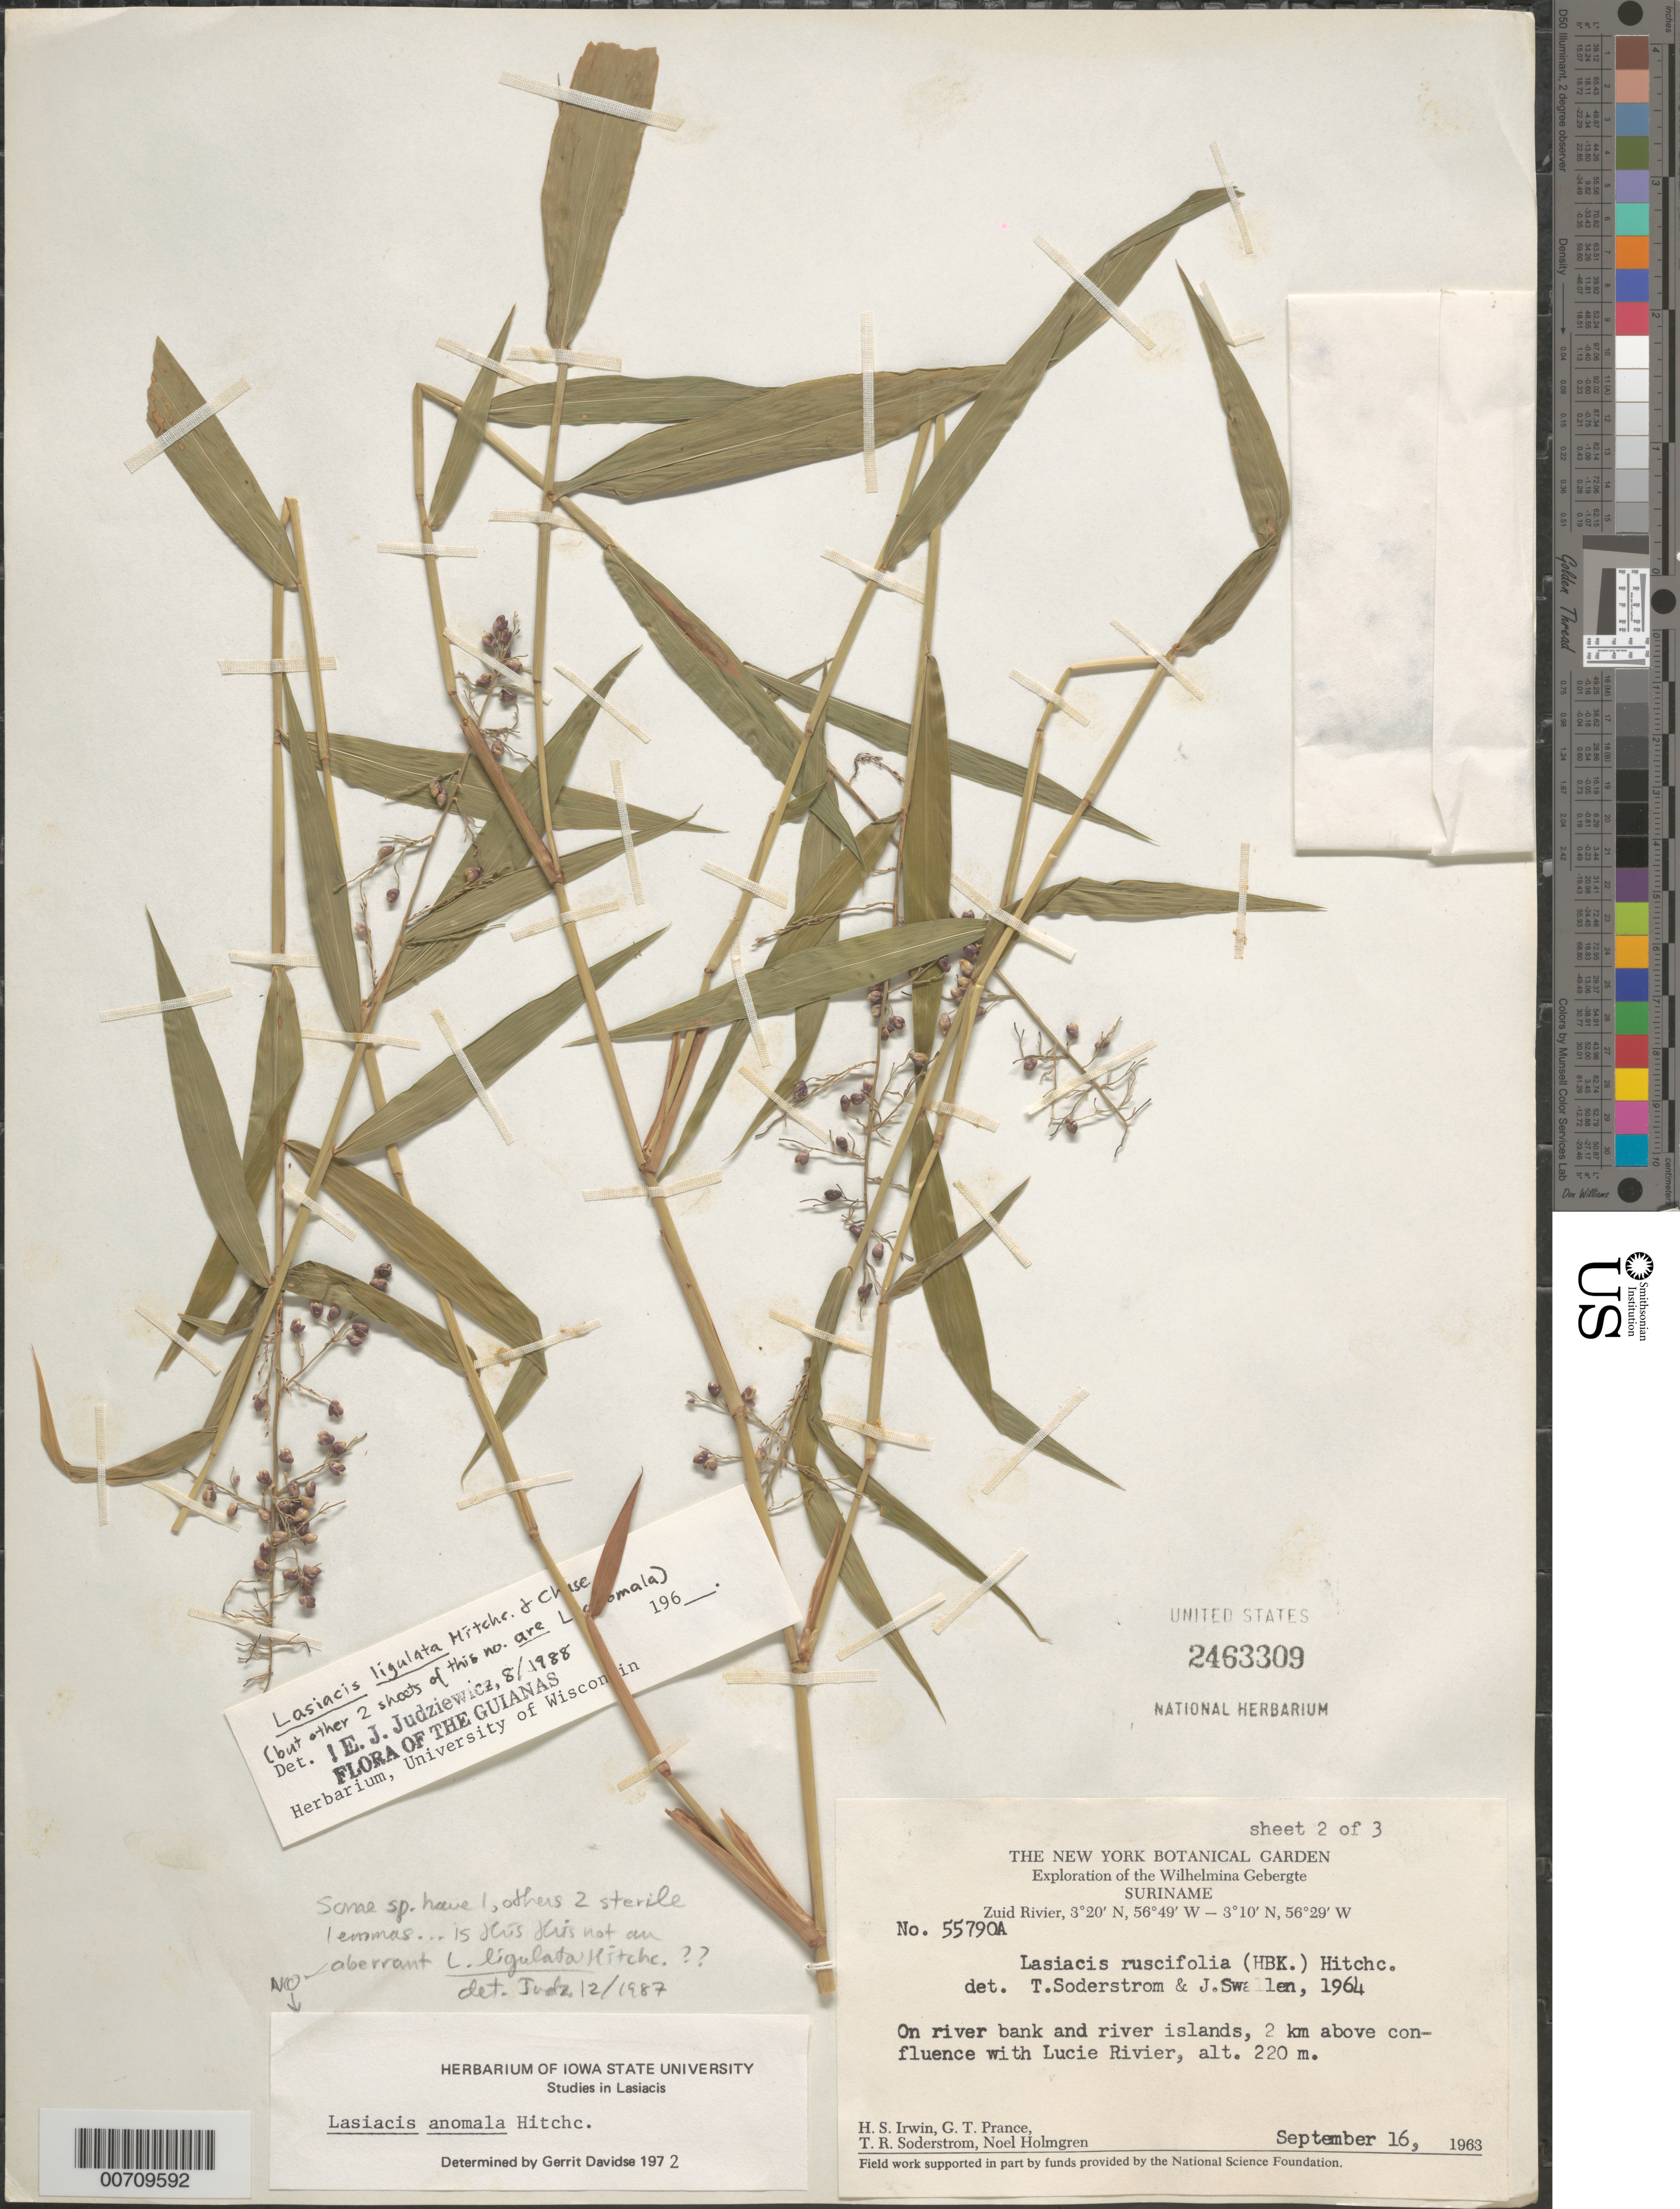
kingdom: Plantae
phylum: Tracheophyta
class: Liliopsida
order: Poales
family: Poaceae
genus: Lasiacis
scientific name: Lasiacis ligulata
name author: Hitchc. & Chase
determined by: Judziewicz, E. J.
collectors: H. Irwin, G. T. Prance, T. R. Soderstrom & N. H. Holmgren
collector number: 55790 A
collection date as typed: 16-Sep-63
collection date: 1963-09-16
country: Suriname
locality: Zuid River, 2 km above confluence with Lucie R., Wilhelmina Gebergte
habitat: River bank and river islands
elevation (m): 220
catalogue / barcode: US 2463309